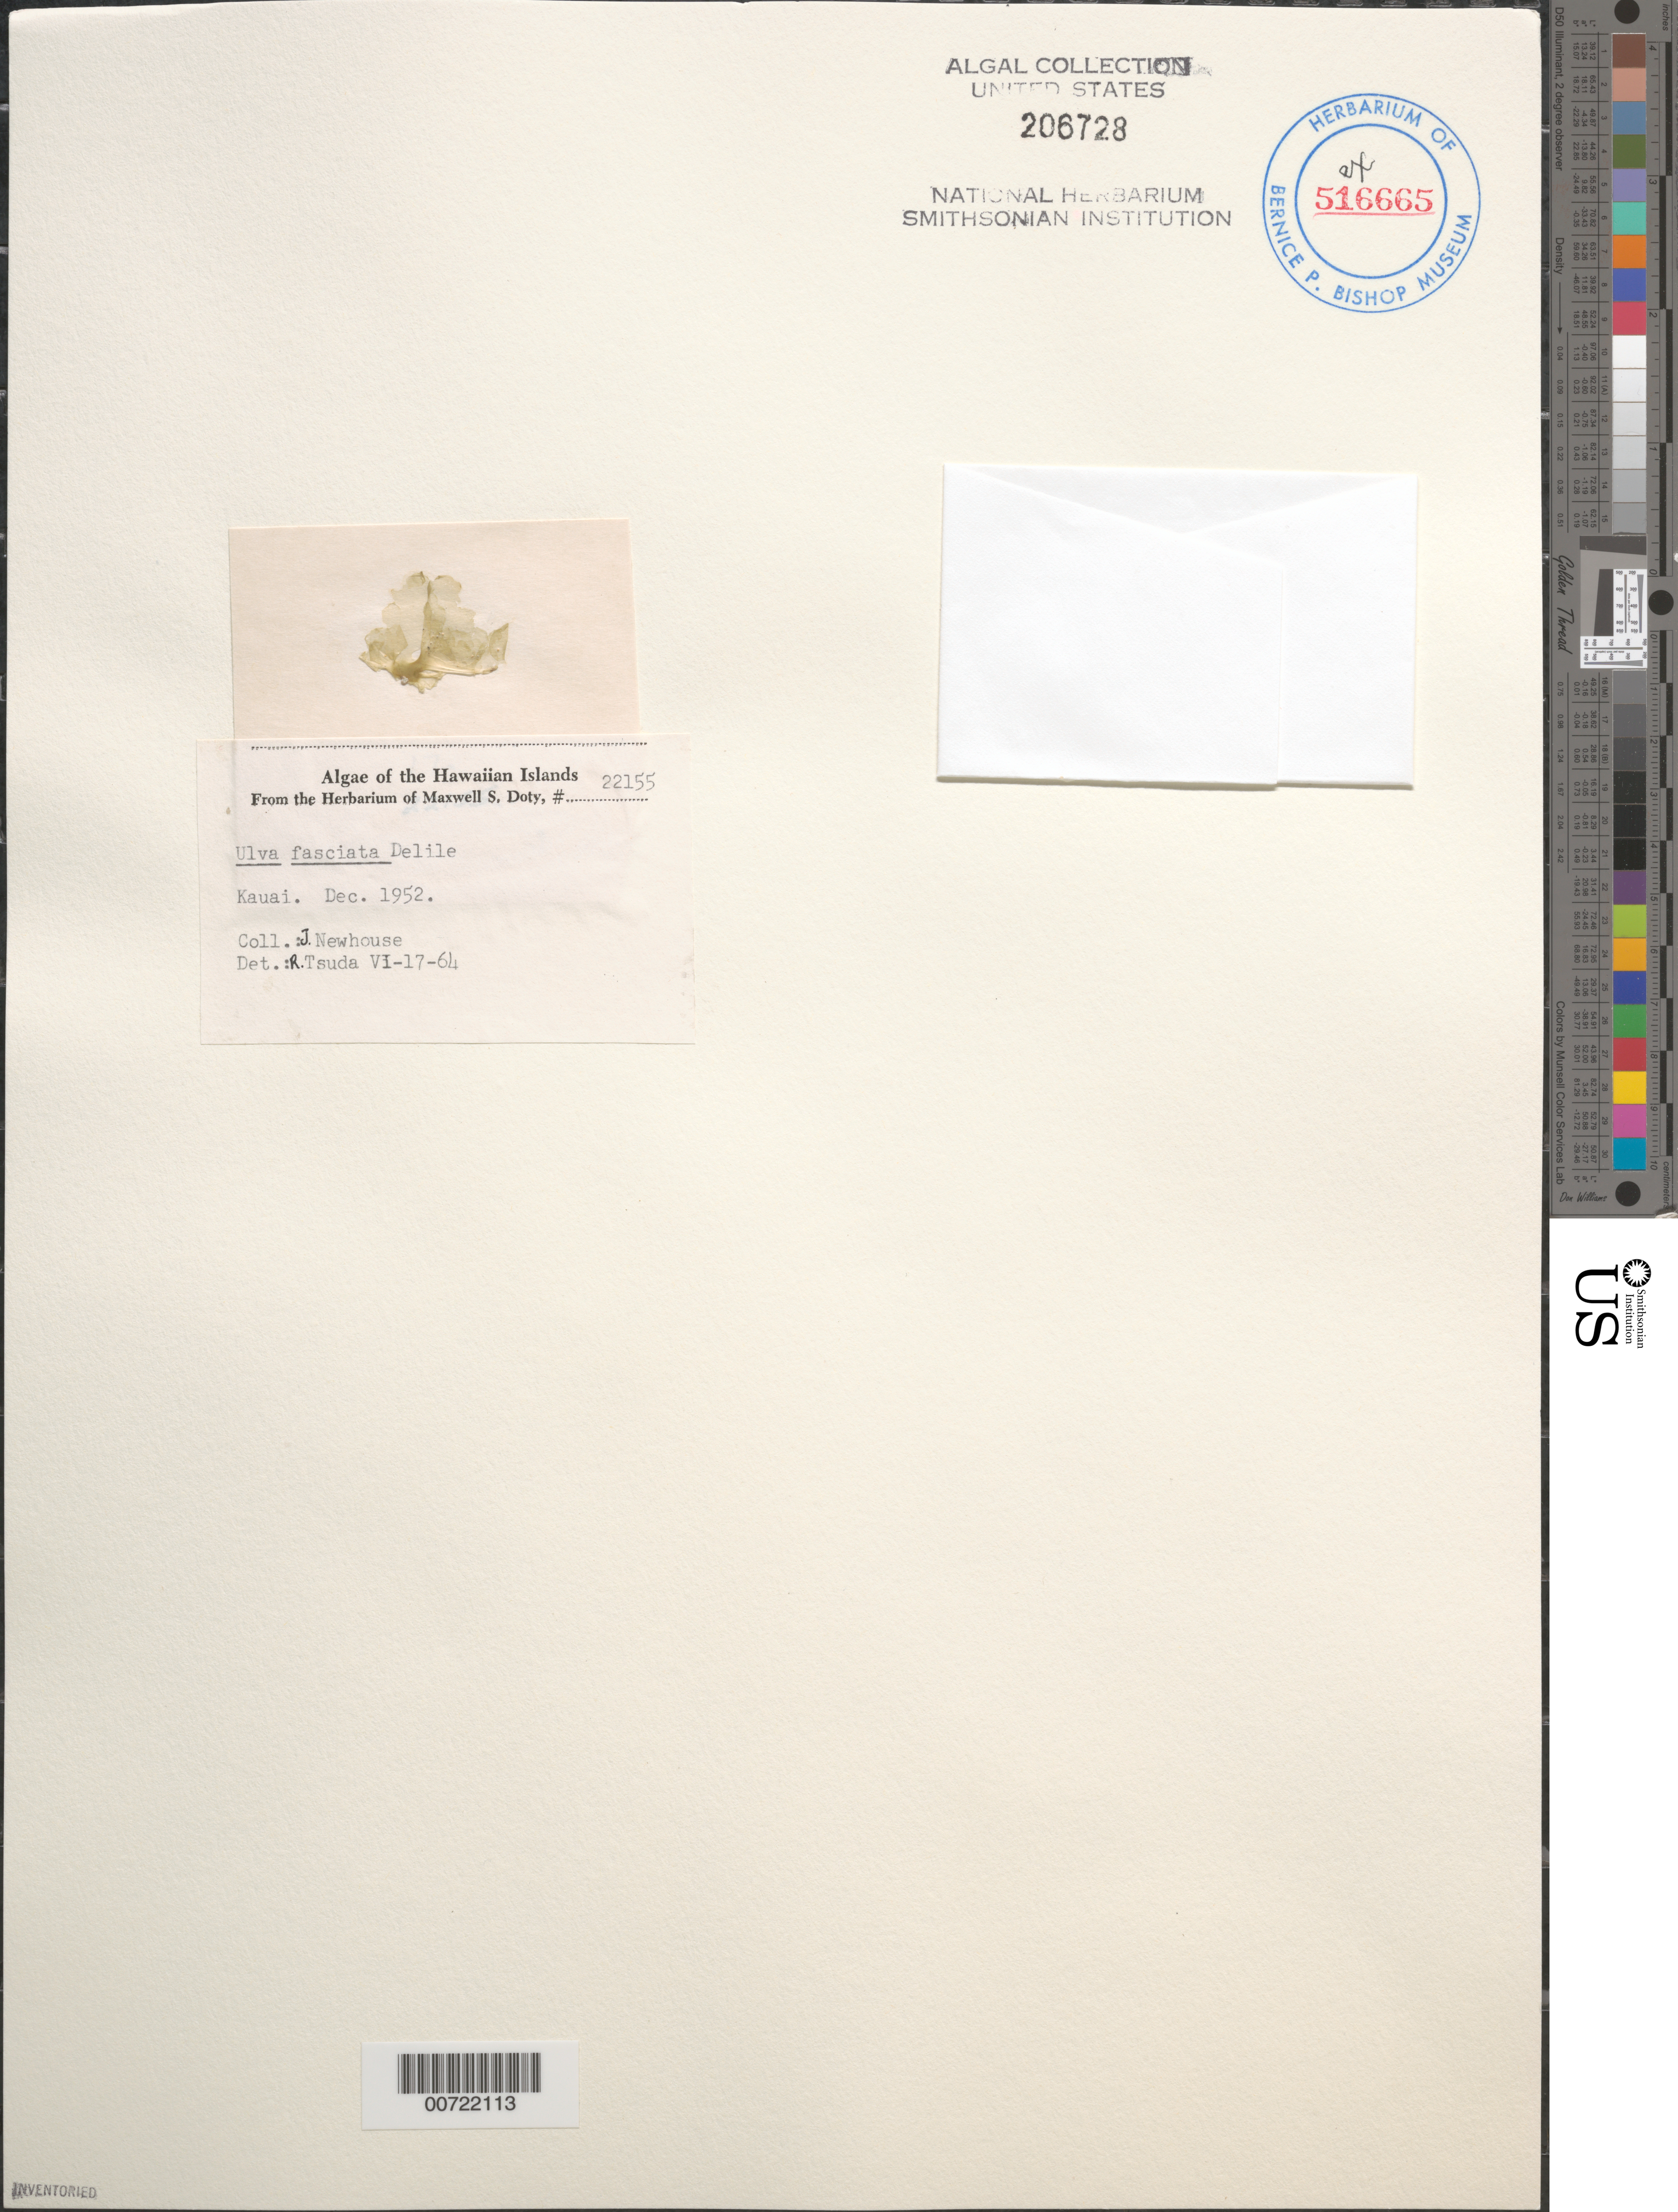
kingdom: Plantae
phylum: Chlorophyta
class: Ulvophyceae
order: Ulvales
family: Ulvaceae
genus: Ulva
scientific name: Ulva lactuca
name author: L.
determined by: Algae name updating Project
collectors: W. J. Newhouse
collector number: MSD 22155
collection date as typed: Dec 1952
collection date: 1952-12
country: United States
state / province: Hawaii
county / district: Kauai County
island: Kaua'i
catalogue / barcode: US 206728